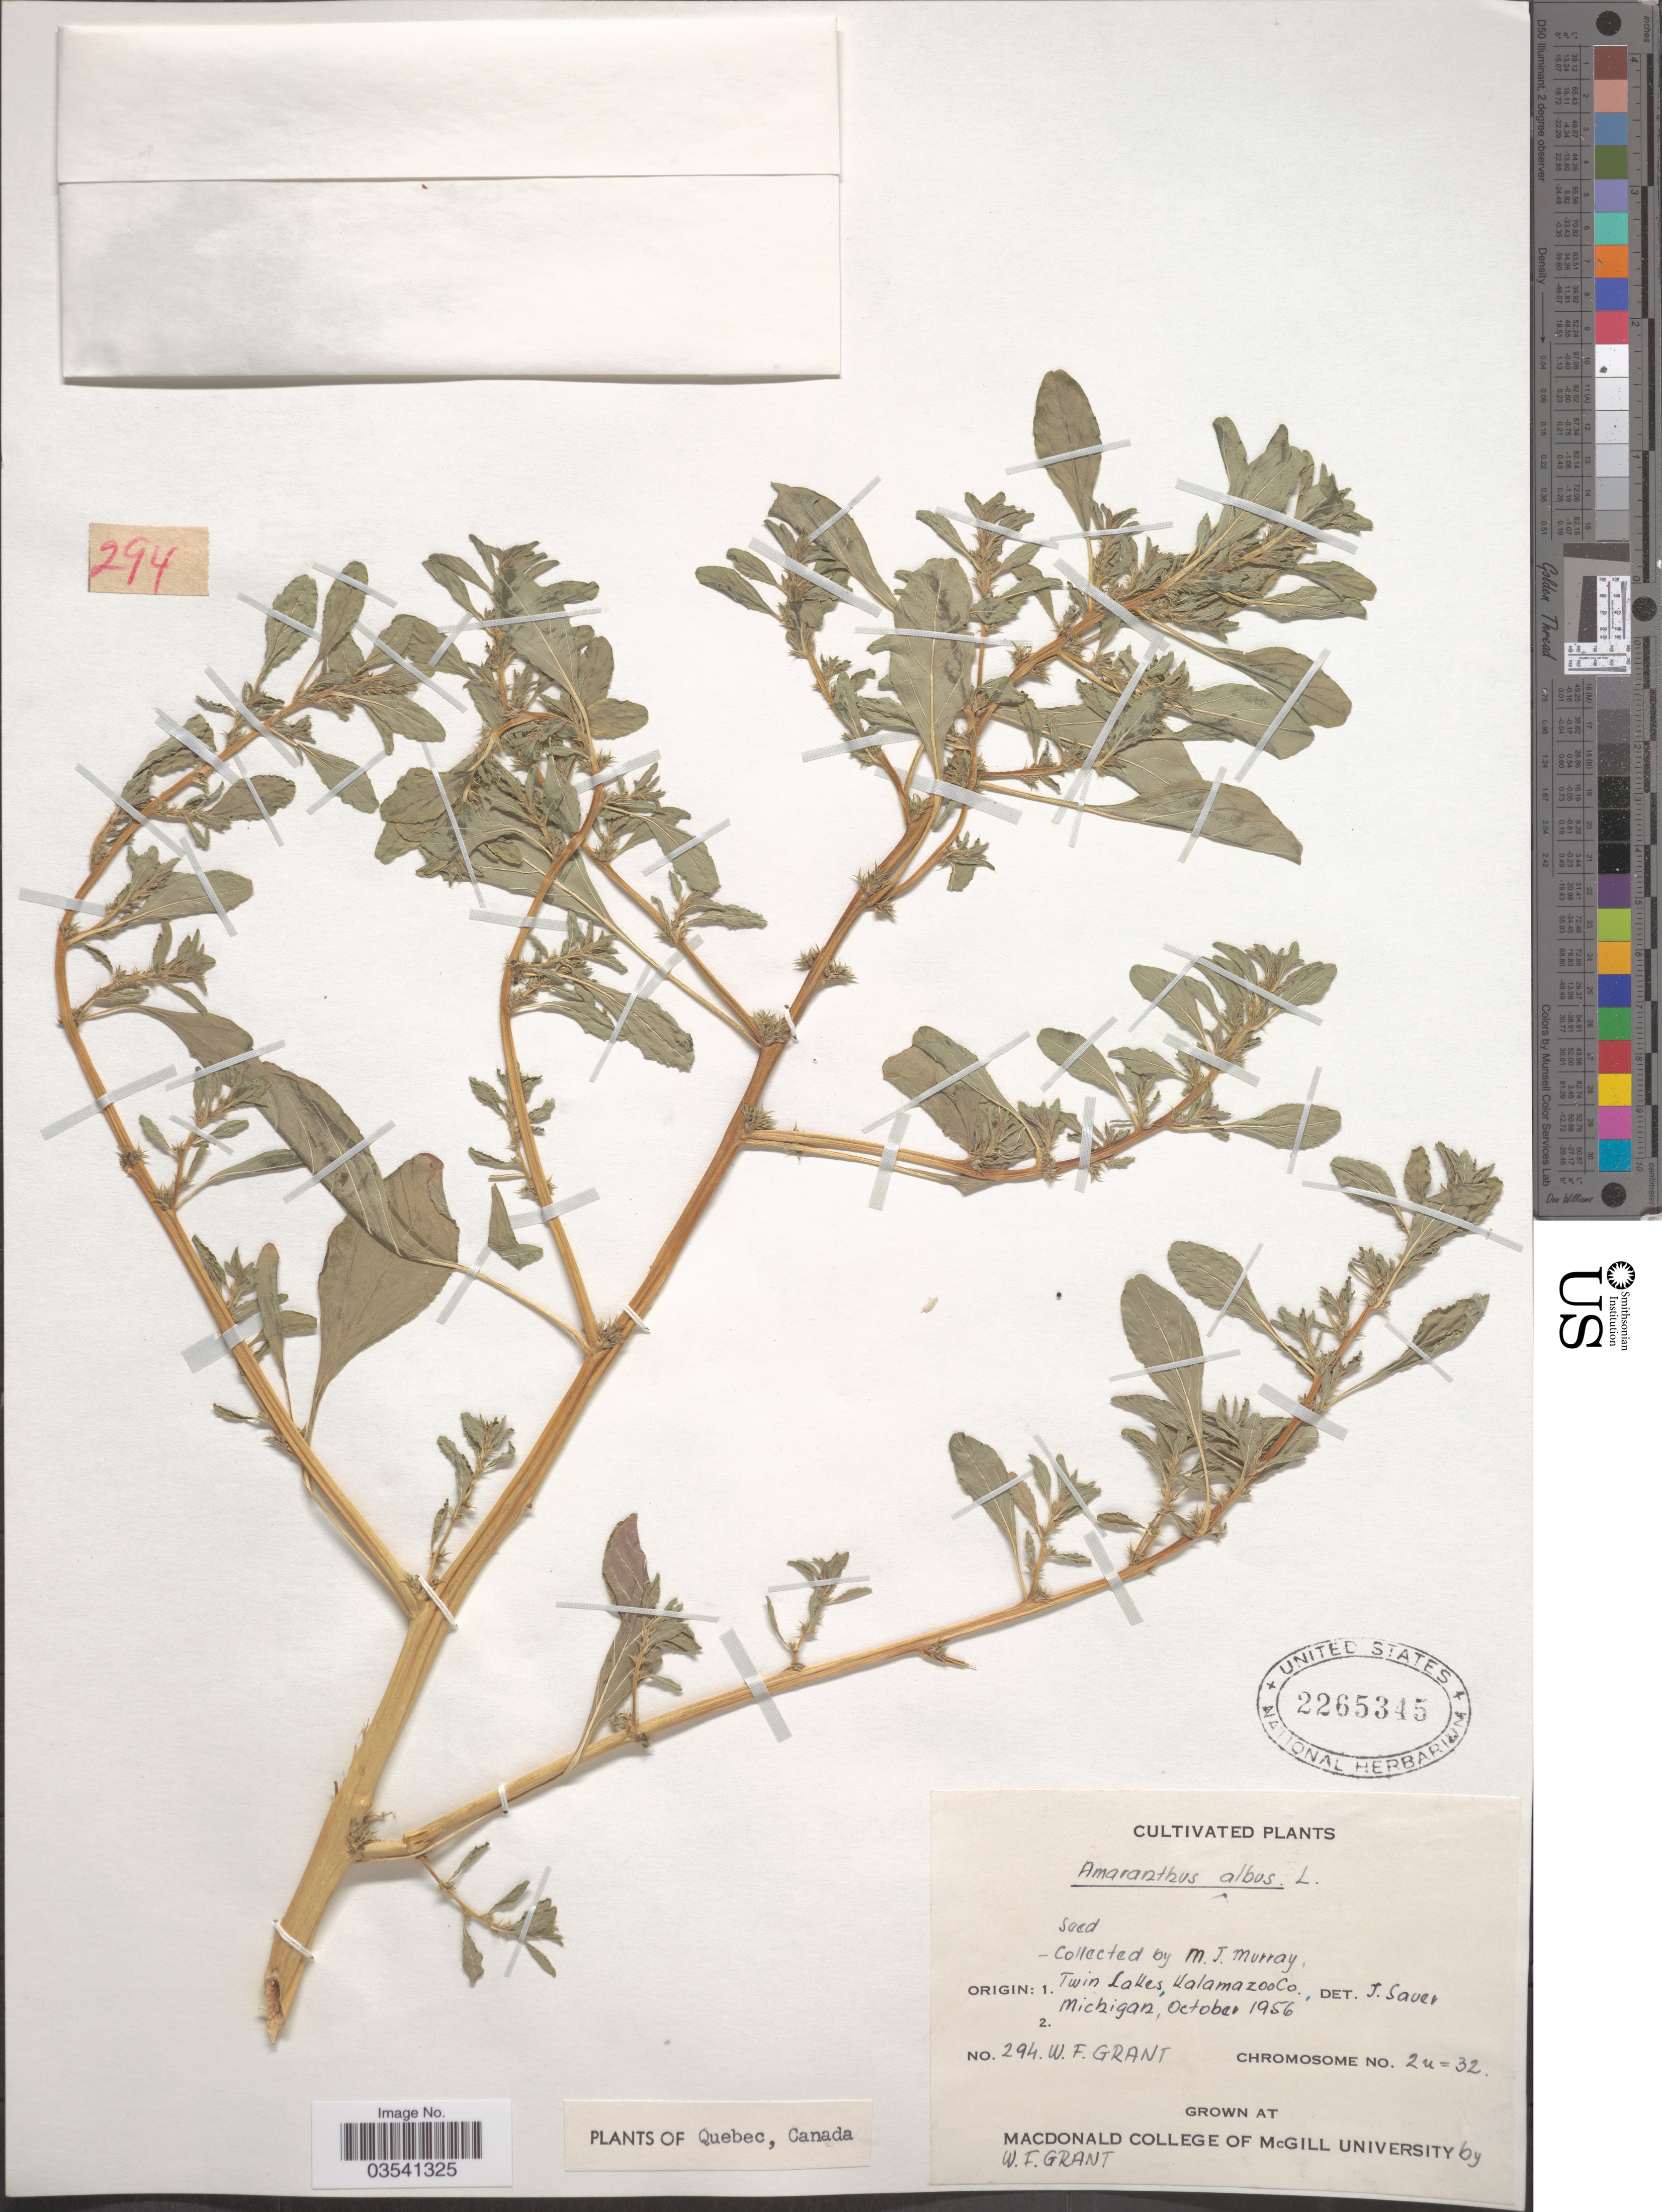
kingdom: Plantae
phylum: Tracheophyta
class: Magnoliopsida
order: Caryophyllales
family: Amaranthaceae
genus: Amaranthus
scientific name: Amaranthus albus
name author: L.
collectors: W. Grant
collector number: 294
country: Canada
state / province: Quebec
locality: Grown at MacDonald College of McGill University.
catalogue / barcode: US 2265345